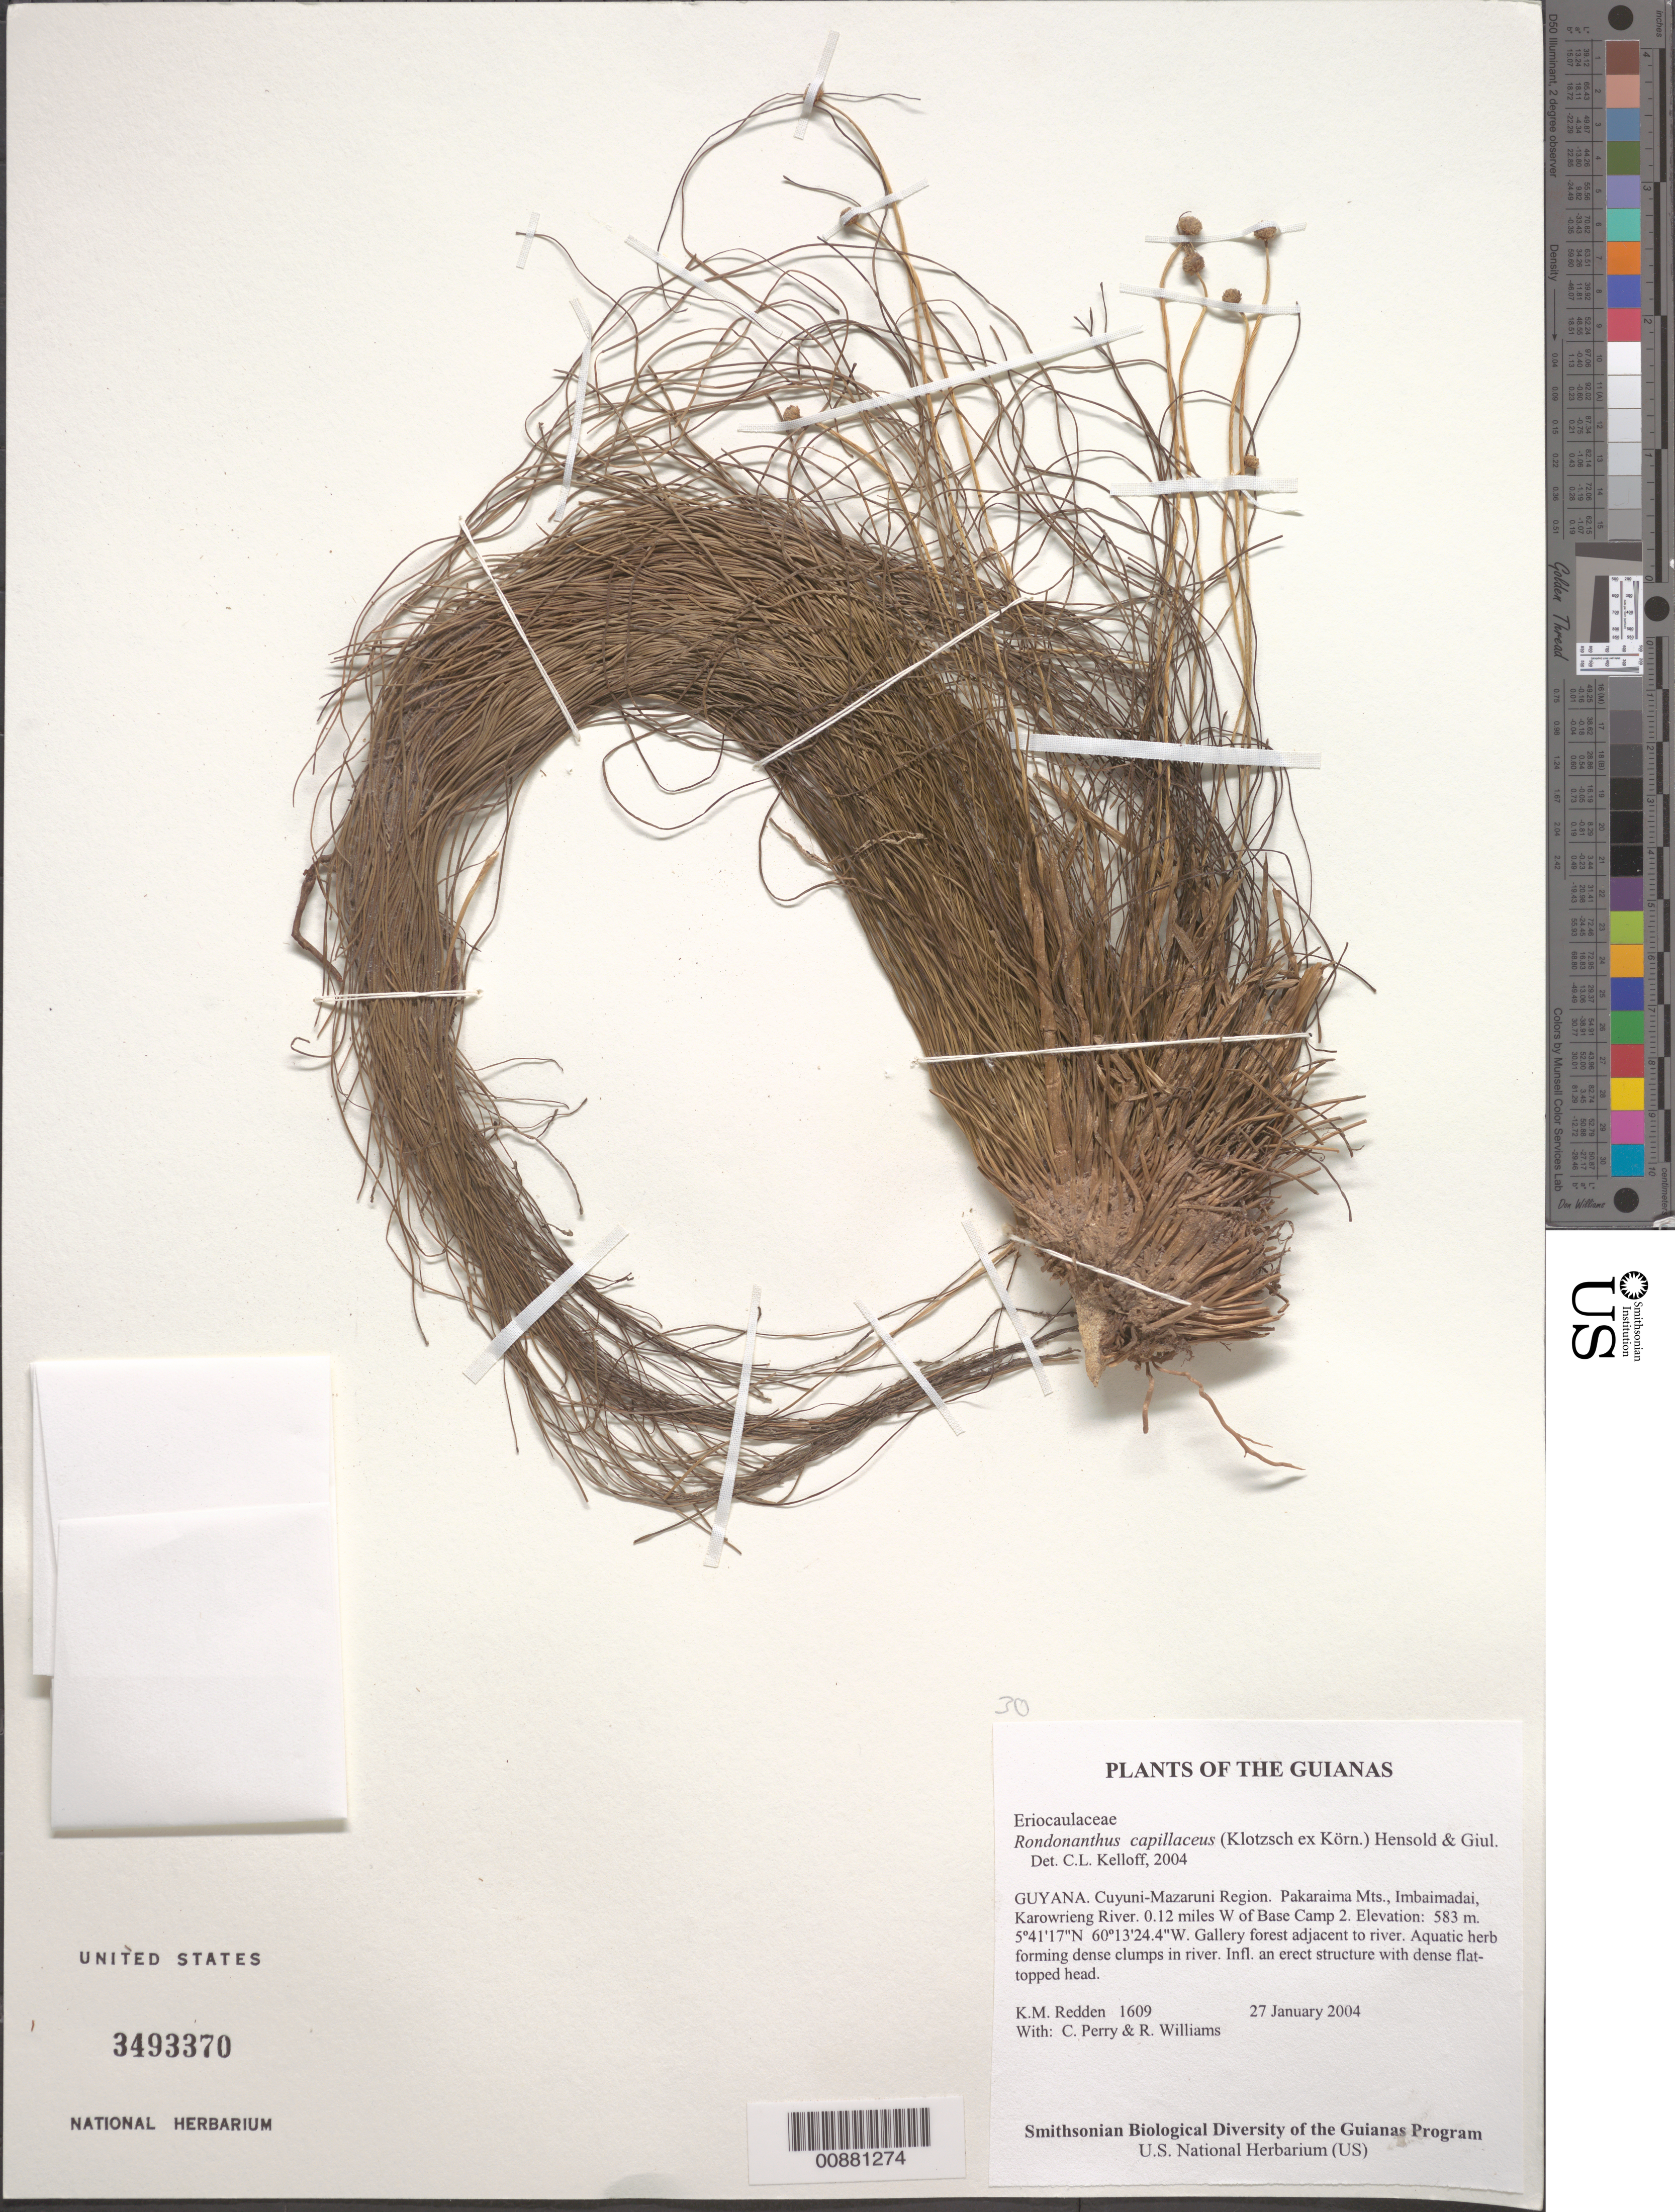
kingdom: Plantae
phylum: Tracheophyta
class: Liliopsida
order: Poales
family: Eriocaulaceae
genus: Rondonanthus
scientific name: Rondonanthus capillaceus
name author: (Klotzsch ex Körn.) Hensold & Giul.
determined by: Kelloff, Carol L., (US), Smithsonian Institution - National Museum of Natural History (UNITED STATES)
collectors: K. M. Redden, C. Perry & R. Williams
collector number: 1609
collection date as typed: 27 January 2004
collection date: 2004-01-27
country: Guyana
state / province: Cuyuni-Mazaruni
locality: Pakaraima Mts., Imbaimadai, Karowrieng River. 0.12 miles W of Base Camp 2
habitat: Gallery forest adjacent to river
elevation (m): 583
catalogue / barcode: US 3493370